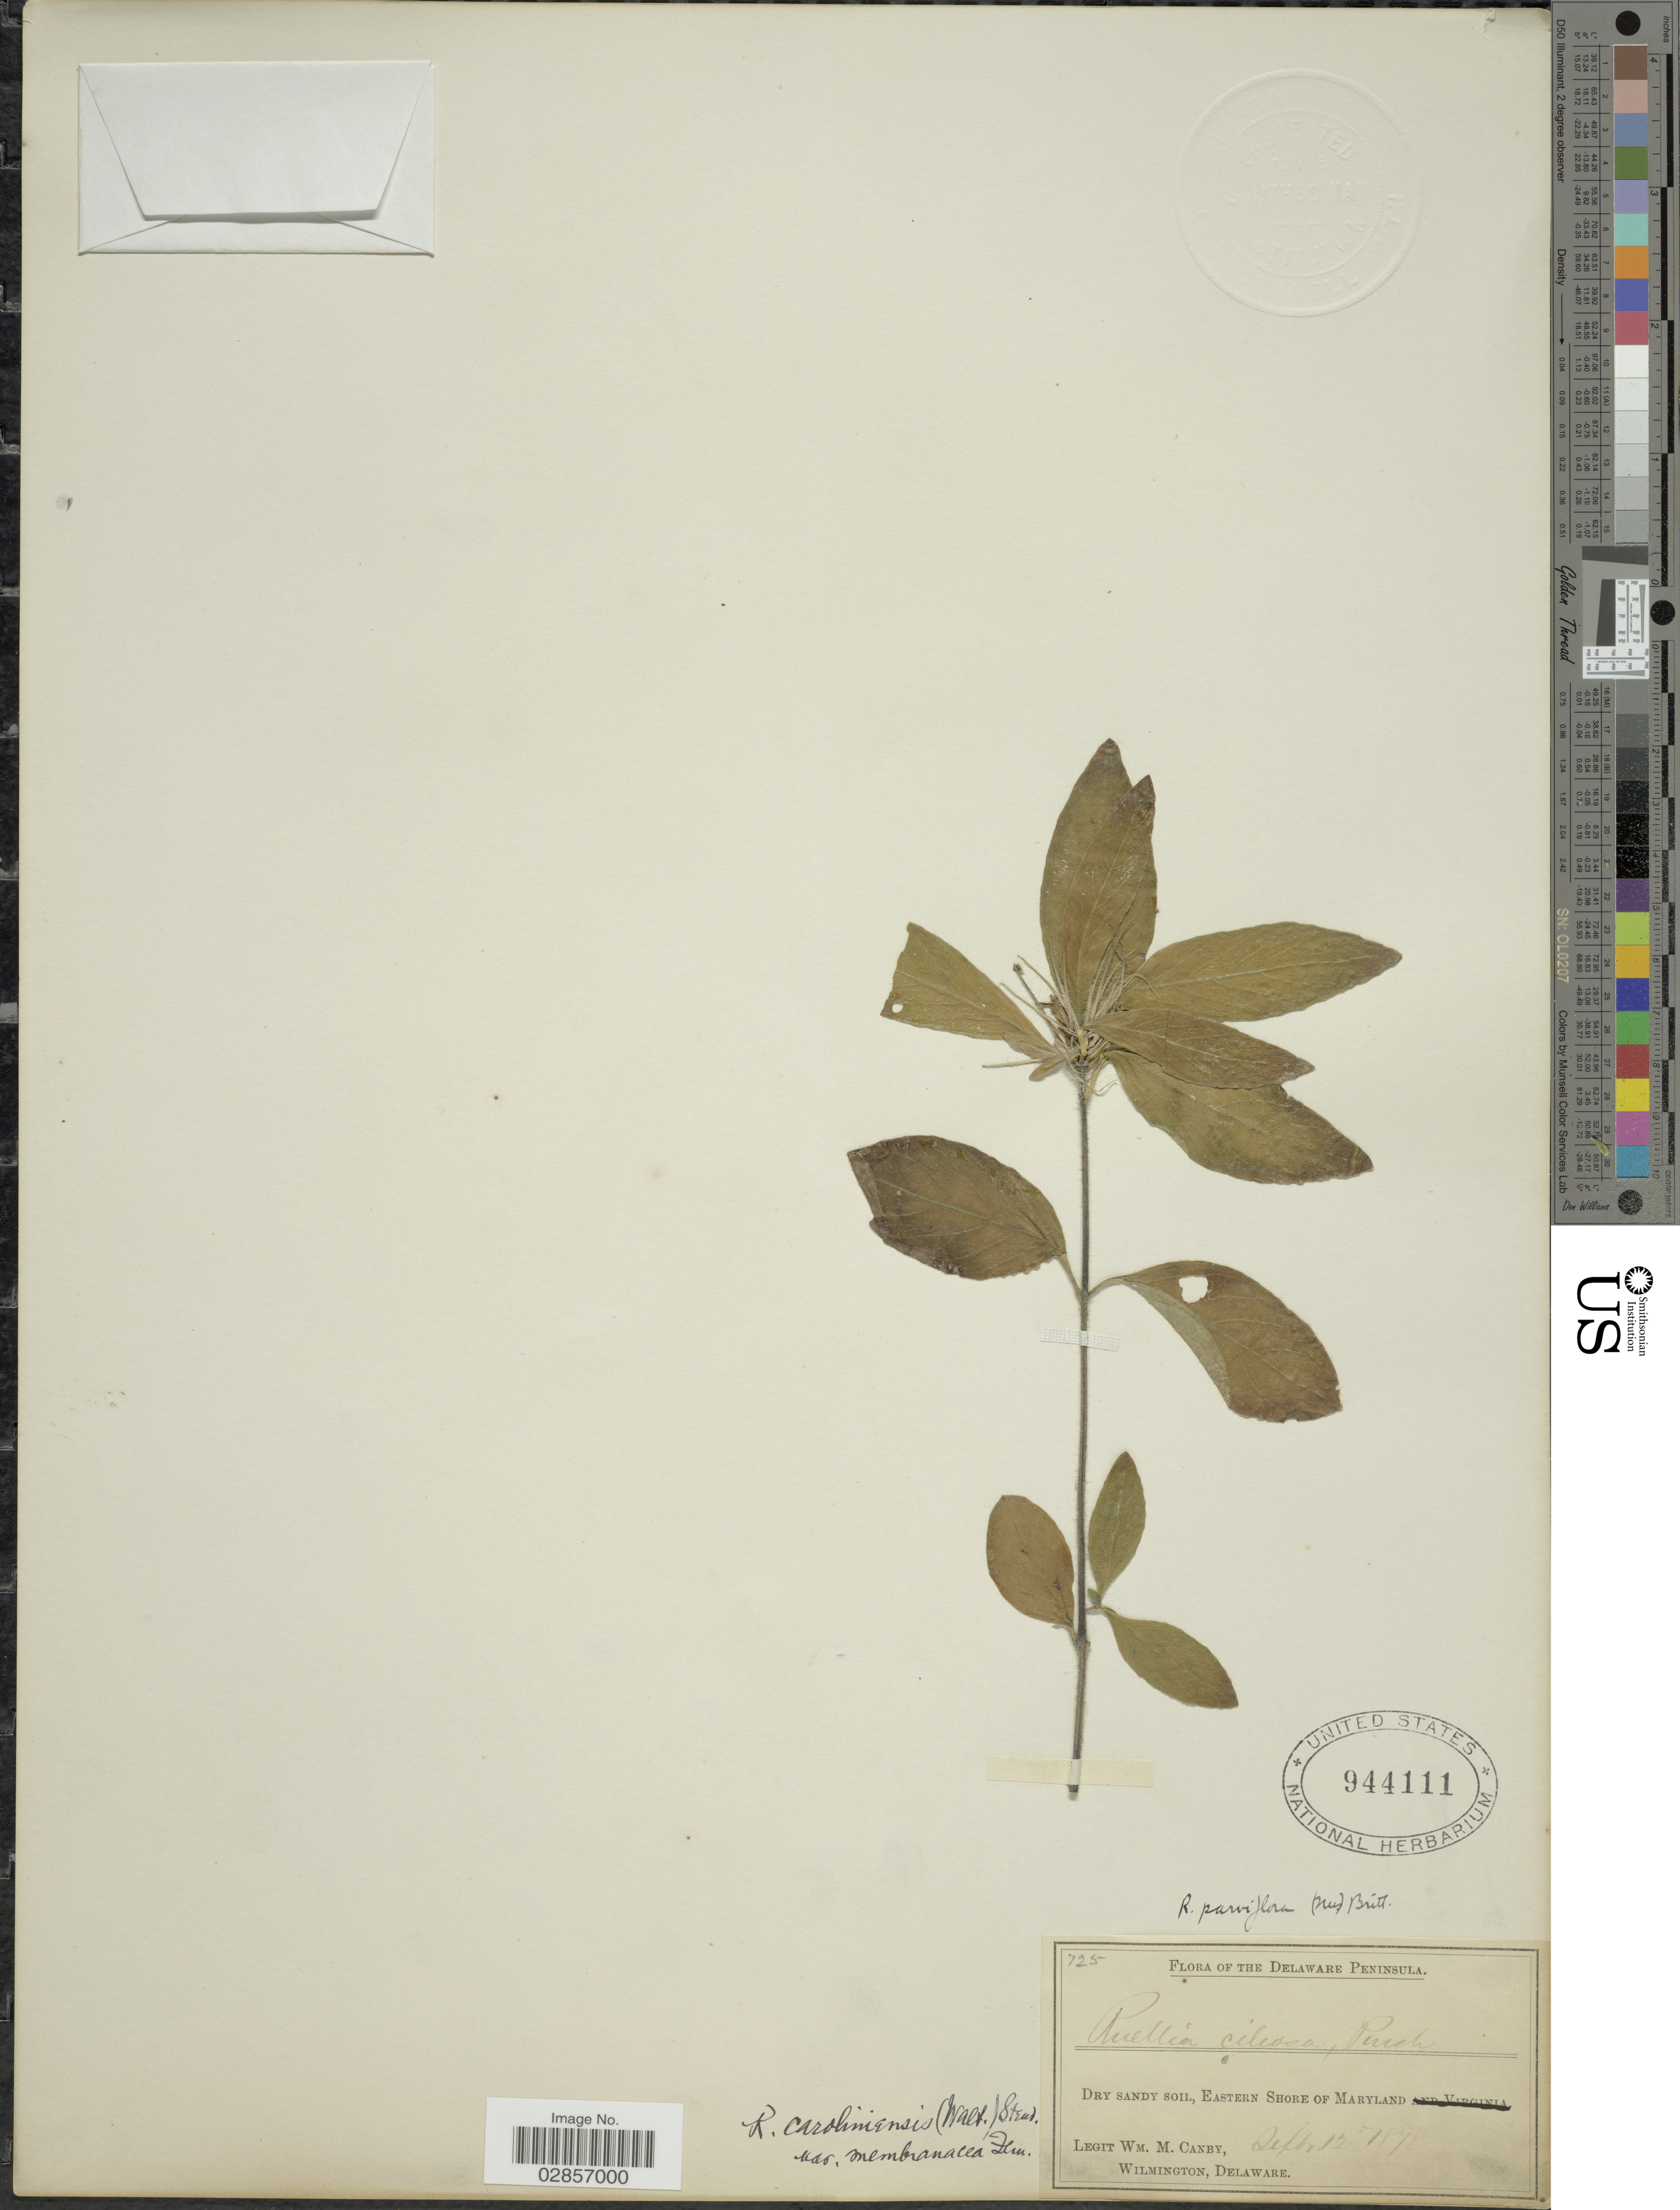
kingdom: Plantae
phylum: Tracheophyta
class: Magnoliopsida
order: Lamiales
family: Acanthaceae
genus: Ruellia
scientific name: Ruellia caroliniensis var. membranacea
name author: Fernald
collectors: W. M. Canby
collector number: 725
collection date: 1878-09-12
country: United States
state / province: Maryland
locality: Dry sandy soil. Eatsern Shore of Maryland.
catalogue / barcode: US 944111